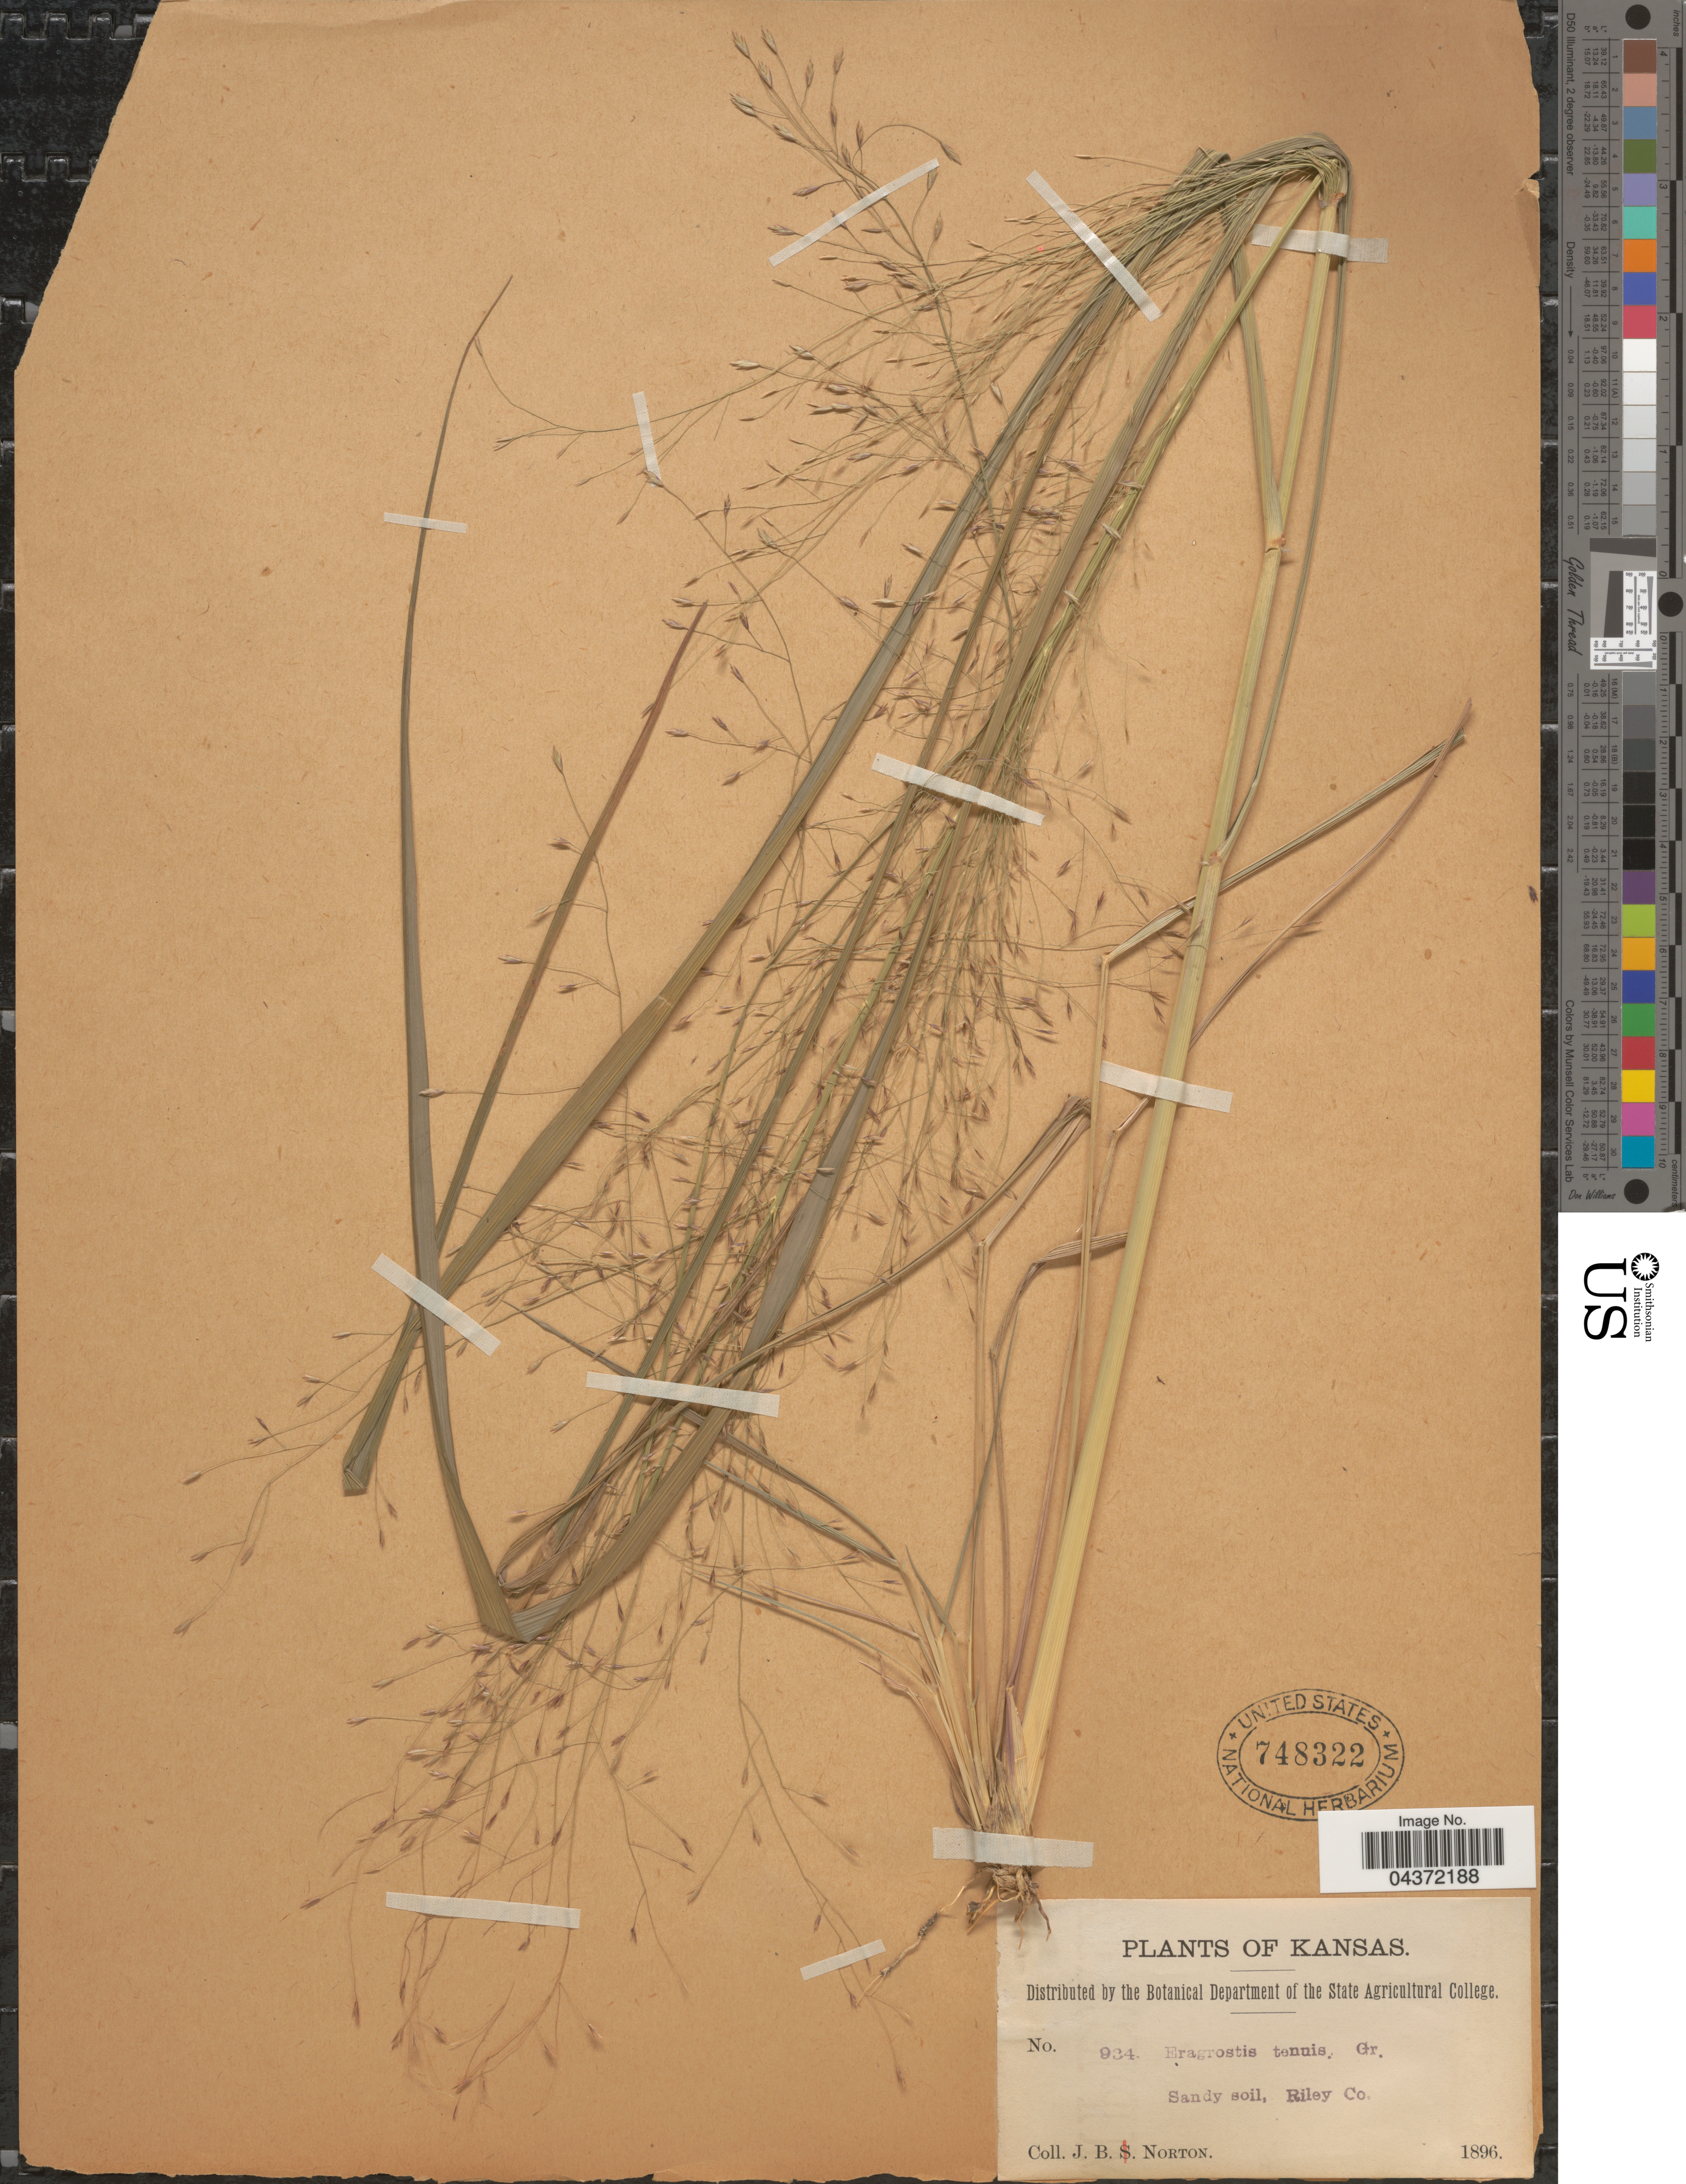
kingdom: Plantae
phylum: Tracheophyta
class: Liliopsida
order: Poales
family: Poaceae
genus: Eragrostis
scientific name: Eragrostis trichodes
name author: (Nutt.) Alph. Wood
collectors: J. B. Norton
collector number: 934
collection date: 1896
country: United States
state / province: Kansas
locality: Sandy soil, Riley Co.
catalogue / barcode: US 748322